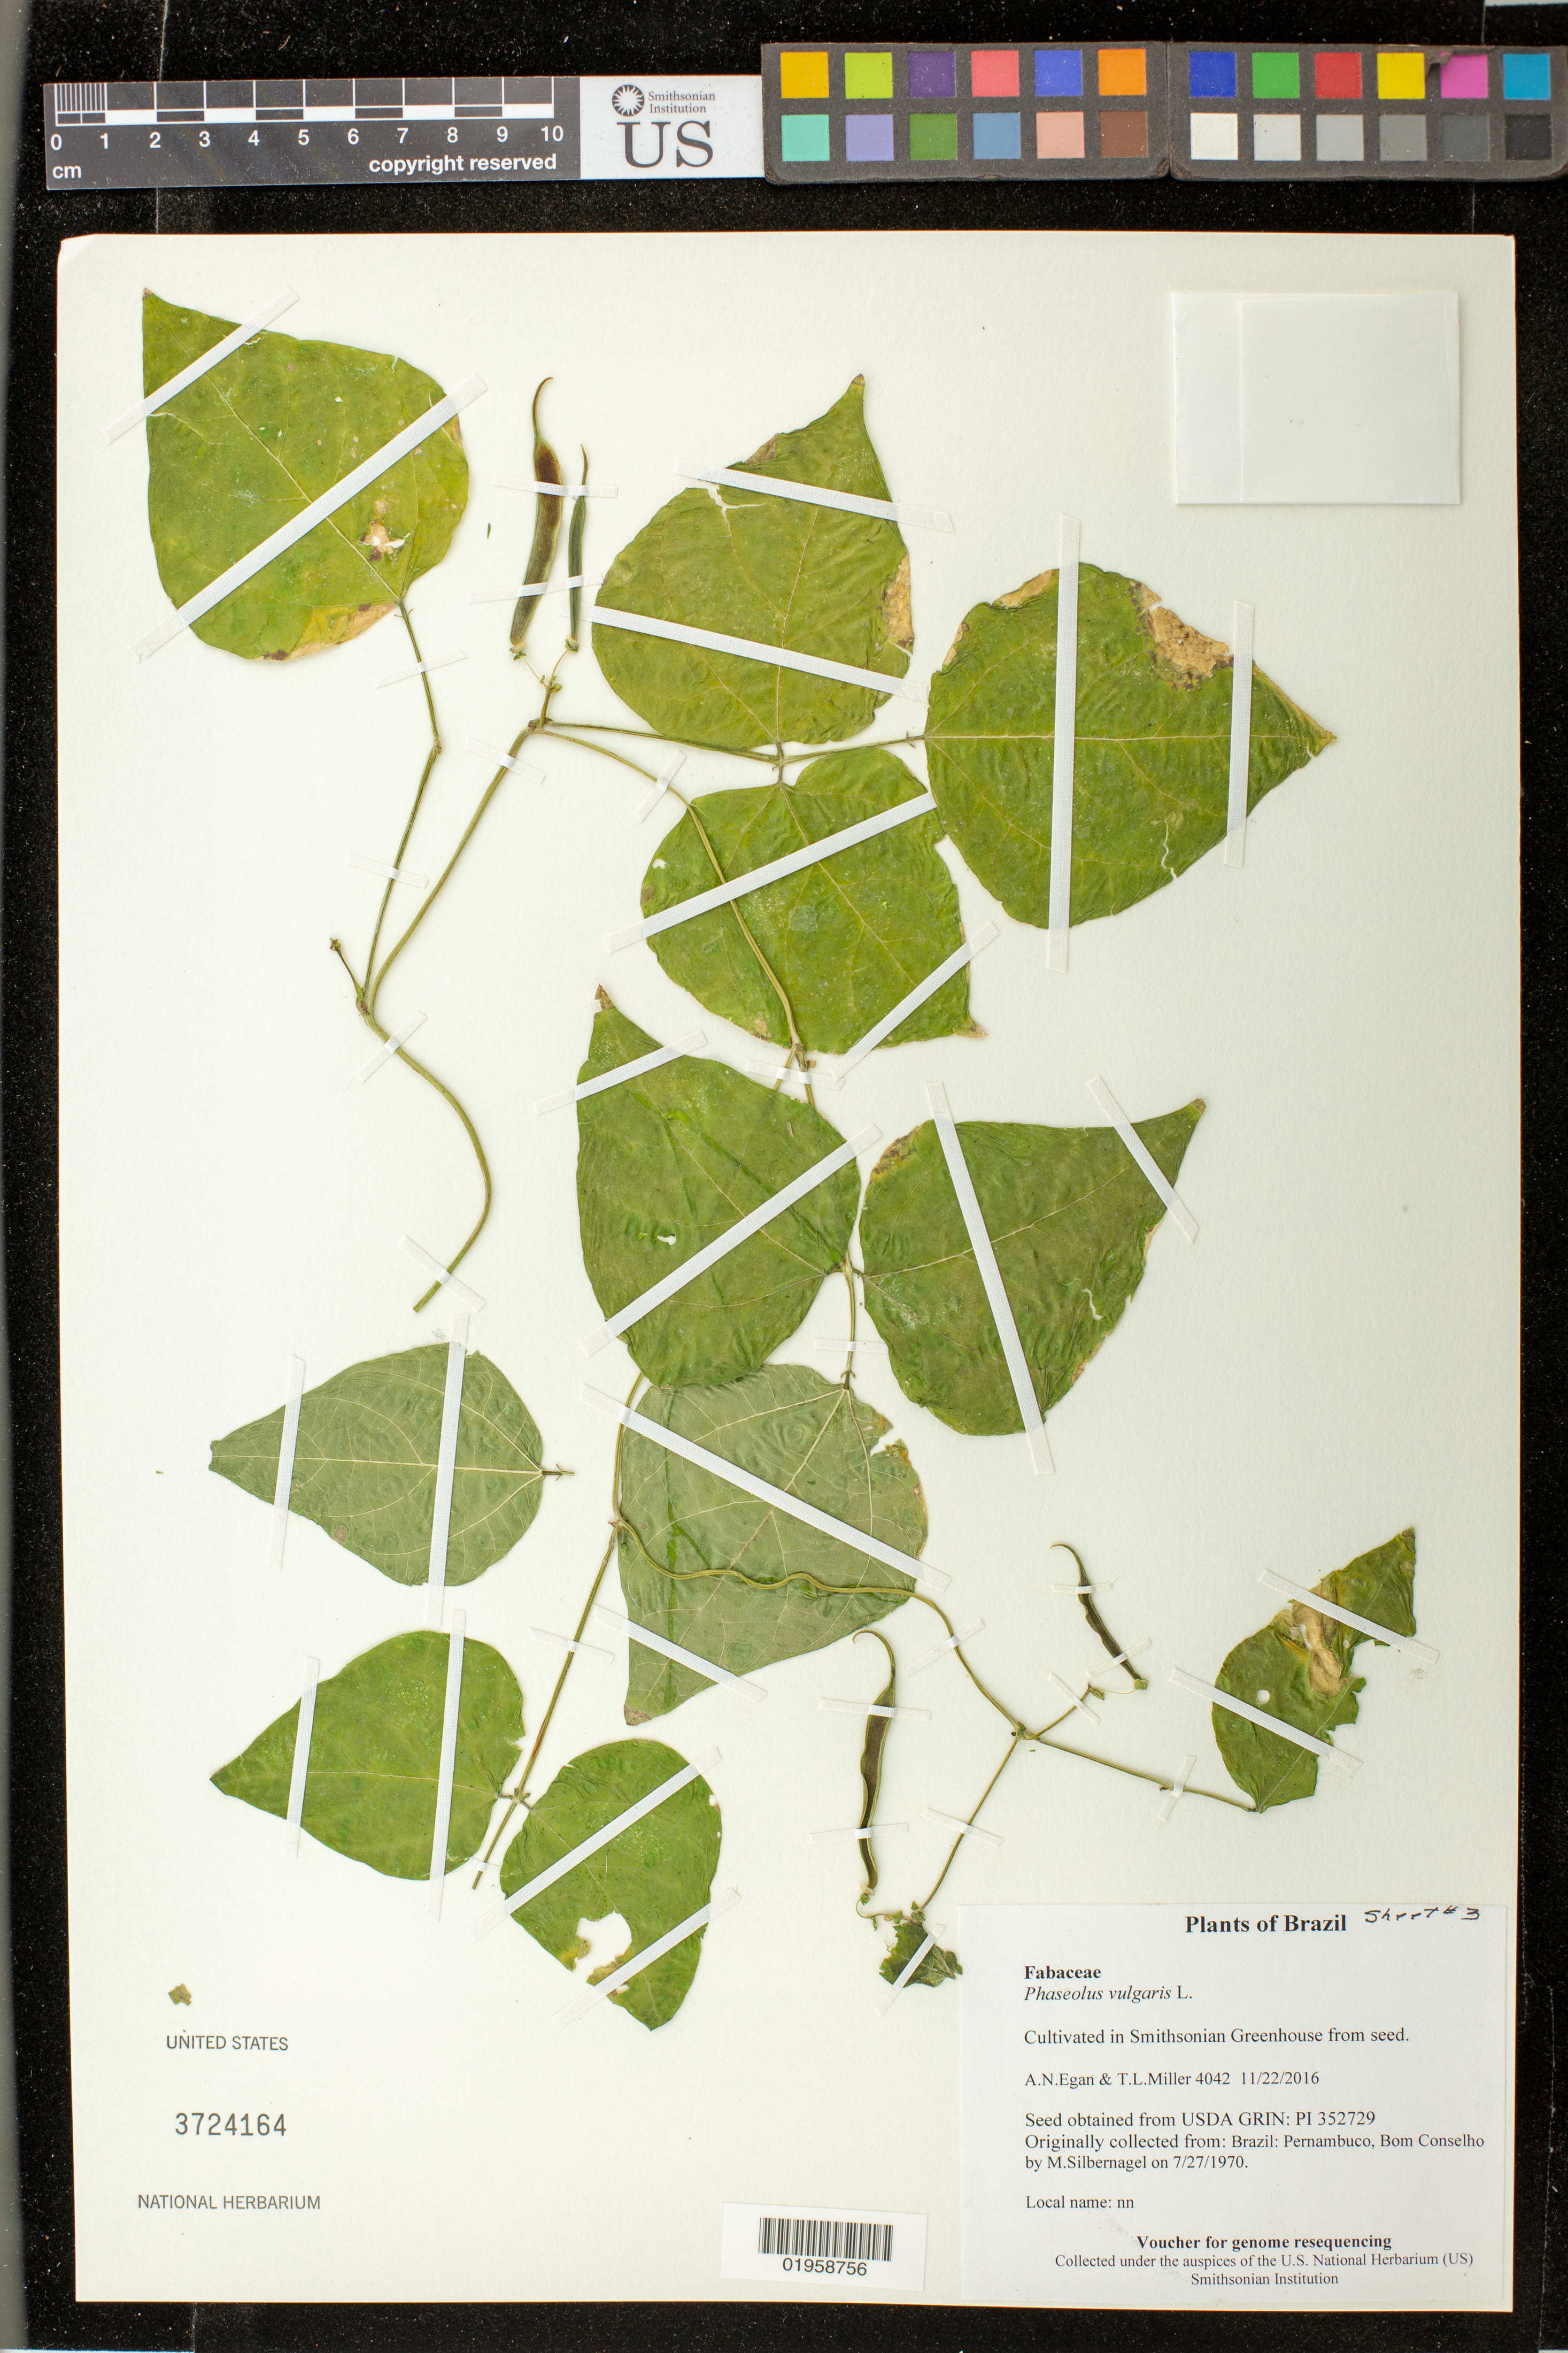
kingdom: Plantae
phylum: Tracheophyta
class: Magnoliopsida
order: Fabales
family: Fabaceae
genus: Phaseolus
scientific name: Phaseolus vulgaris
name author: L.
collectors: A. N. Egan & T. L. Miller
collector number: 4042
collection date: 2016-11-22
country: United States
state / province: Maryland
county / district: Prince George's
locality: Smithsonian's Museum Support Ctr; 4210 Suitland Pkwy., NMNH Botany Research Greenhouses. Suitland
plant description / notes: Originally collected in Brazil, Pernambuco, Bom Conselho on 1970-07-27. M.Silbernagel (collector); Grown from seed acquired from the USDA's GRIN seed bank.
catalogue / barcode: US 3724164